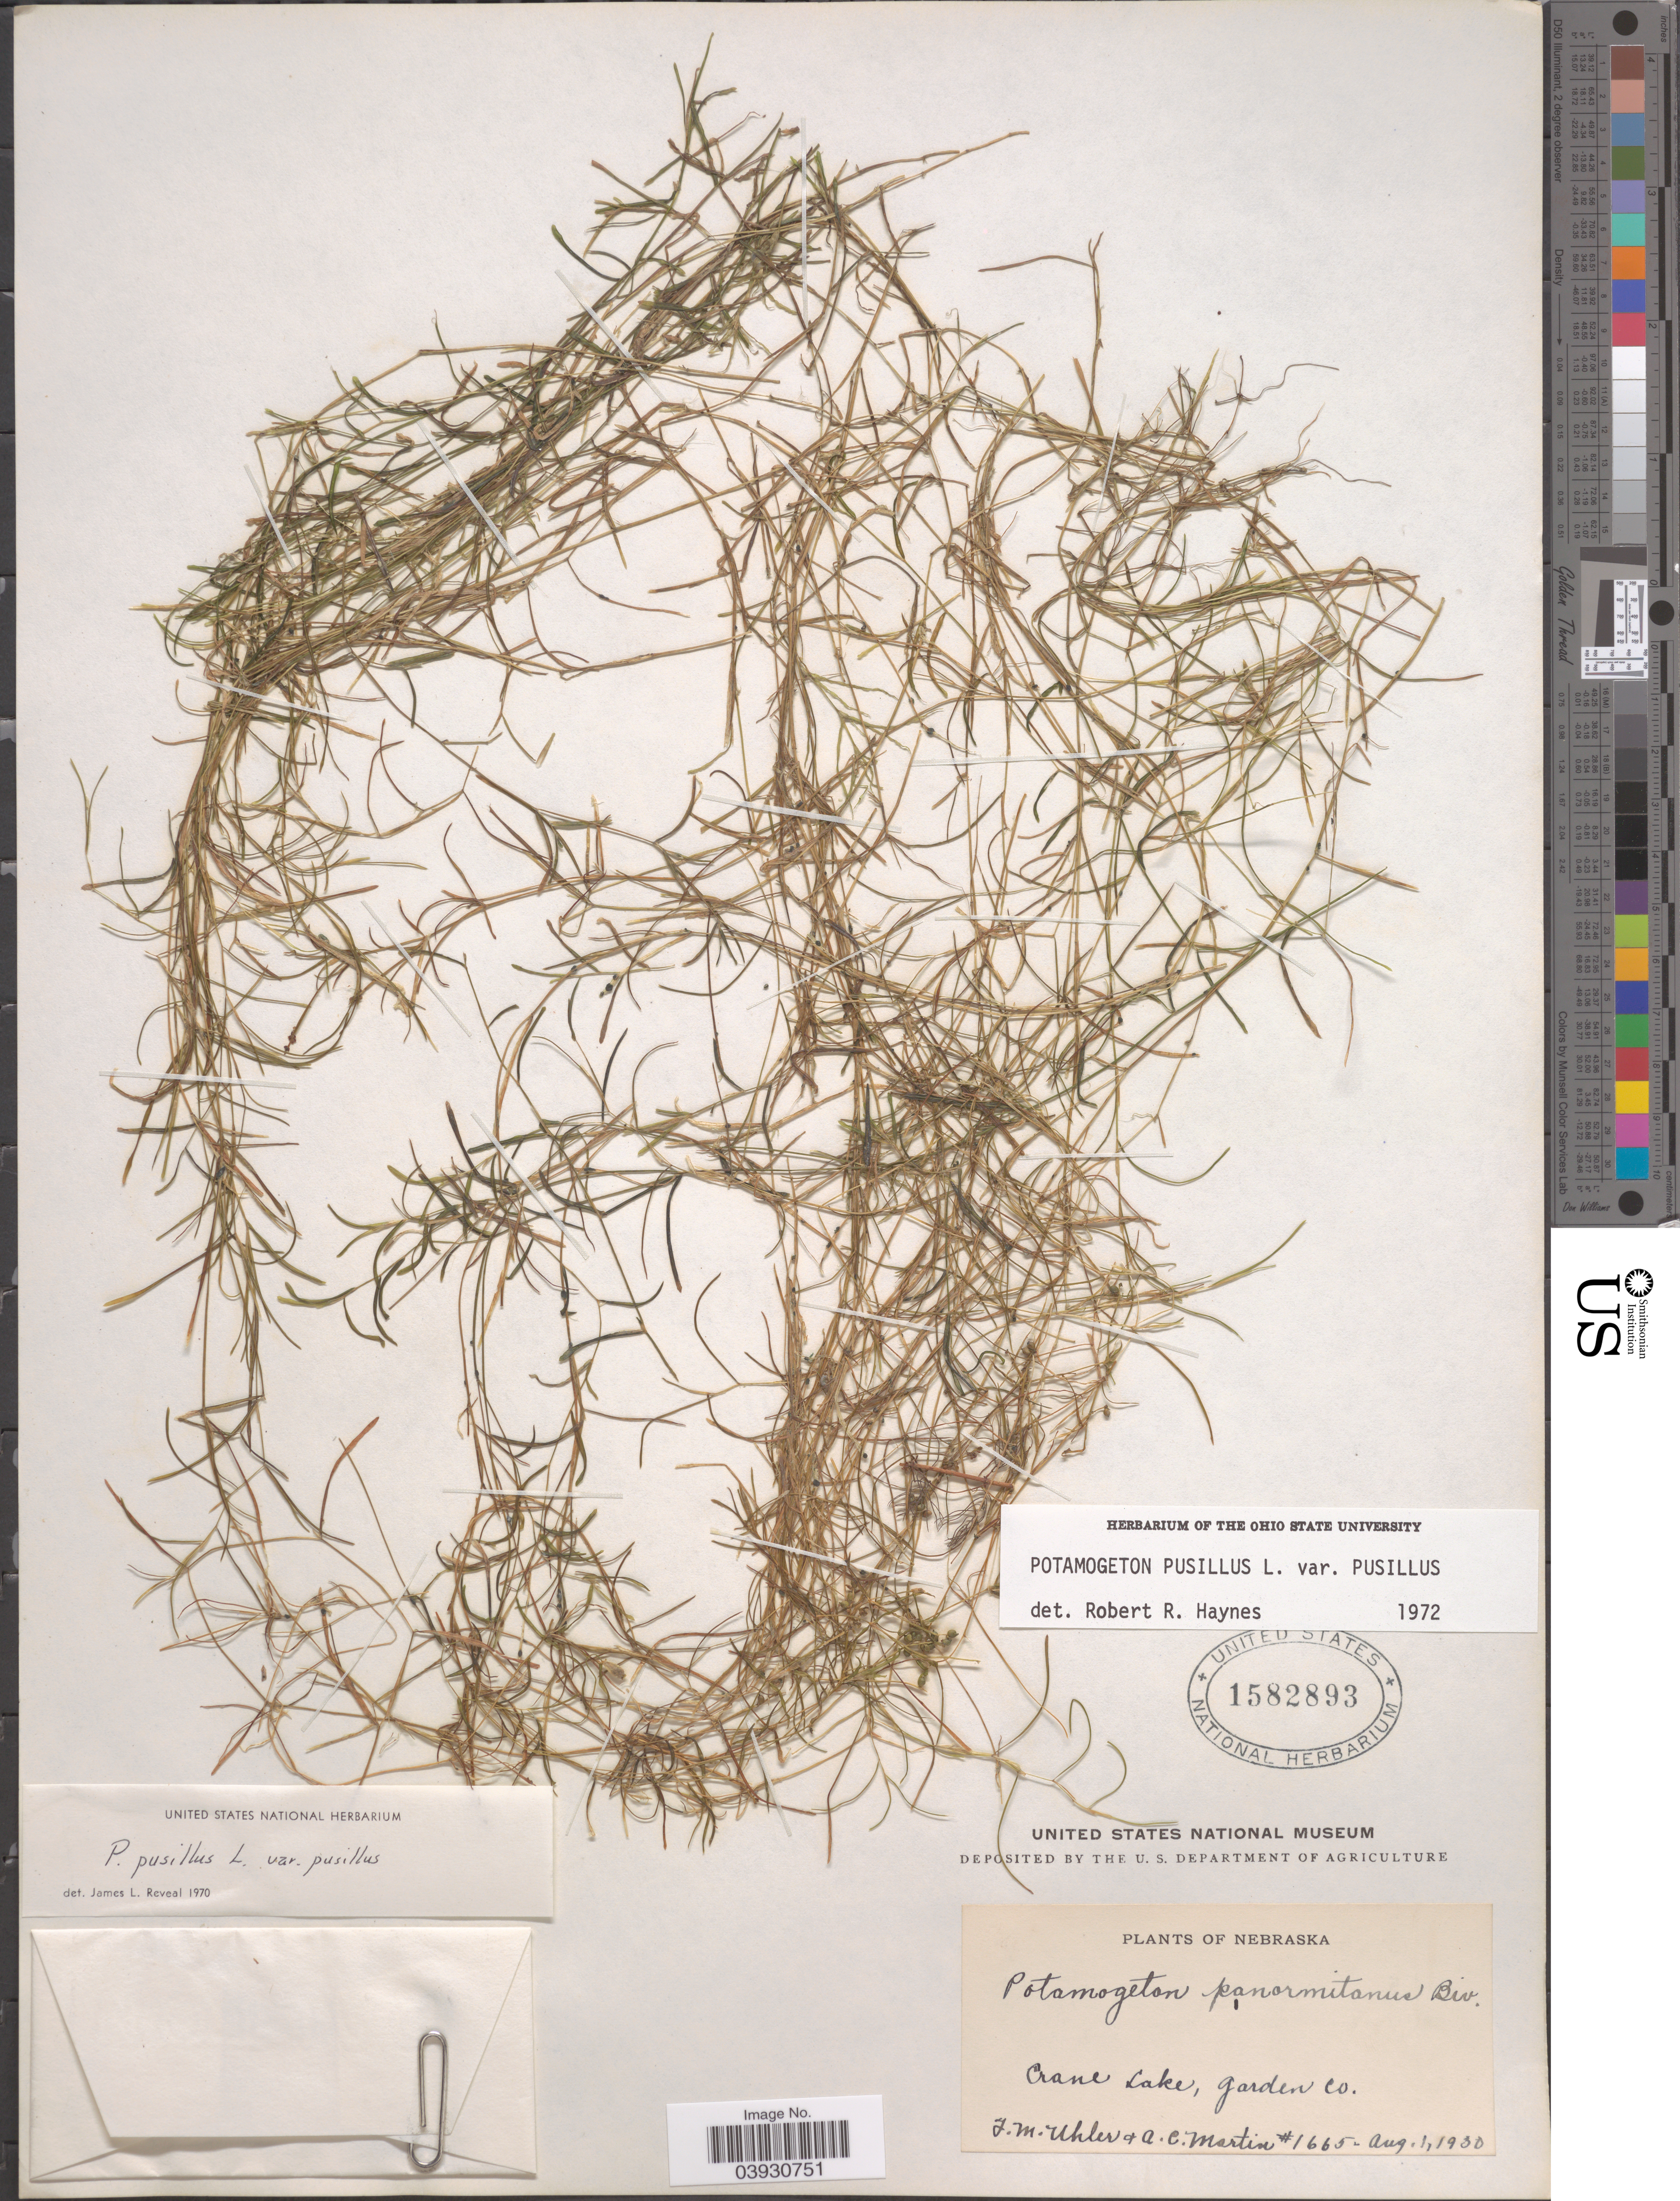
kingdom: Plantae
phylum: Tracheophyta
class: Liliopsida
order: Alismatales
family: Potamogetonaceae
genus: Potamogeton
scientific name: Potamogeton pusillus var. pusillus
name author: L.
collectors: F. M. Uhler & A. C. Martin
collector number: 1665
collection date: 1930-08-01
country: United States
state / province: Nebraska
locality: Crane Lake, Garden Co.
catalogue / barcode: US 1582893